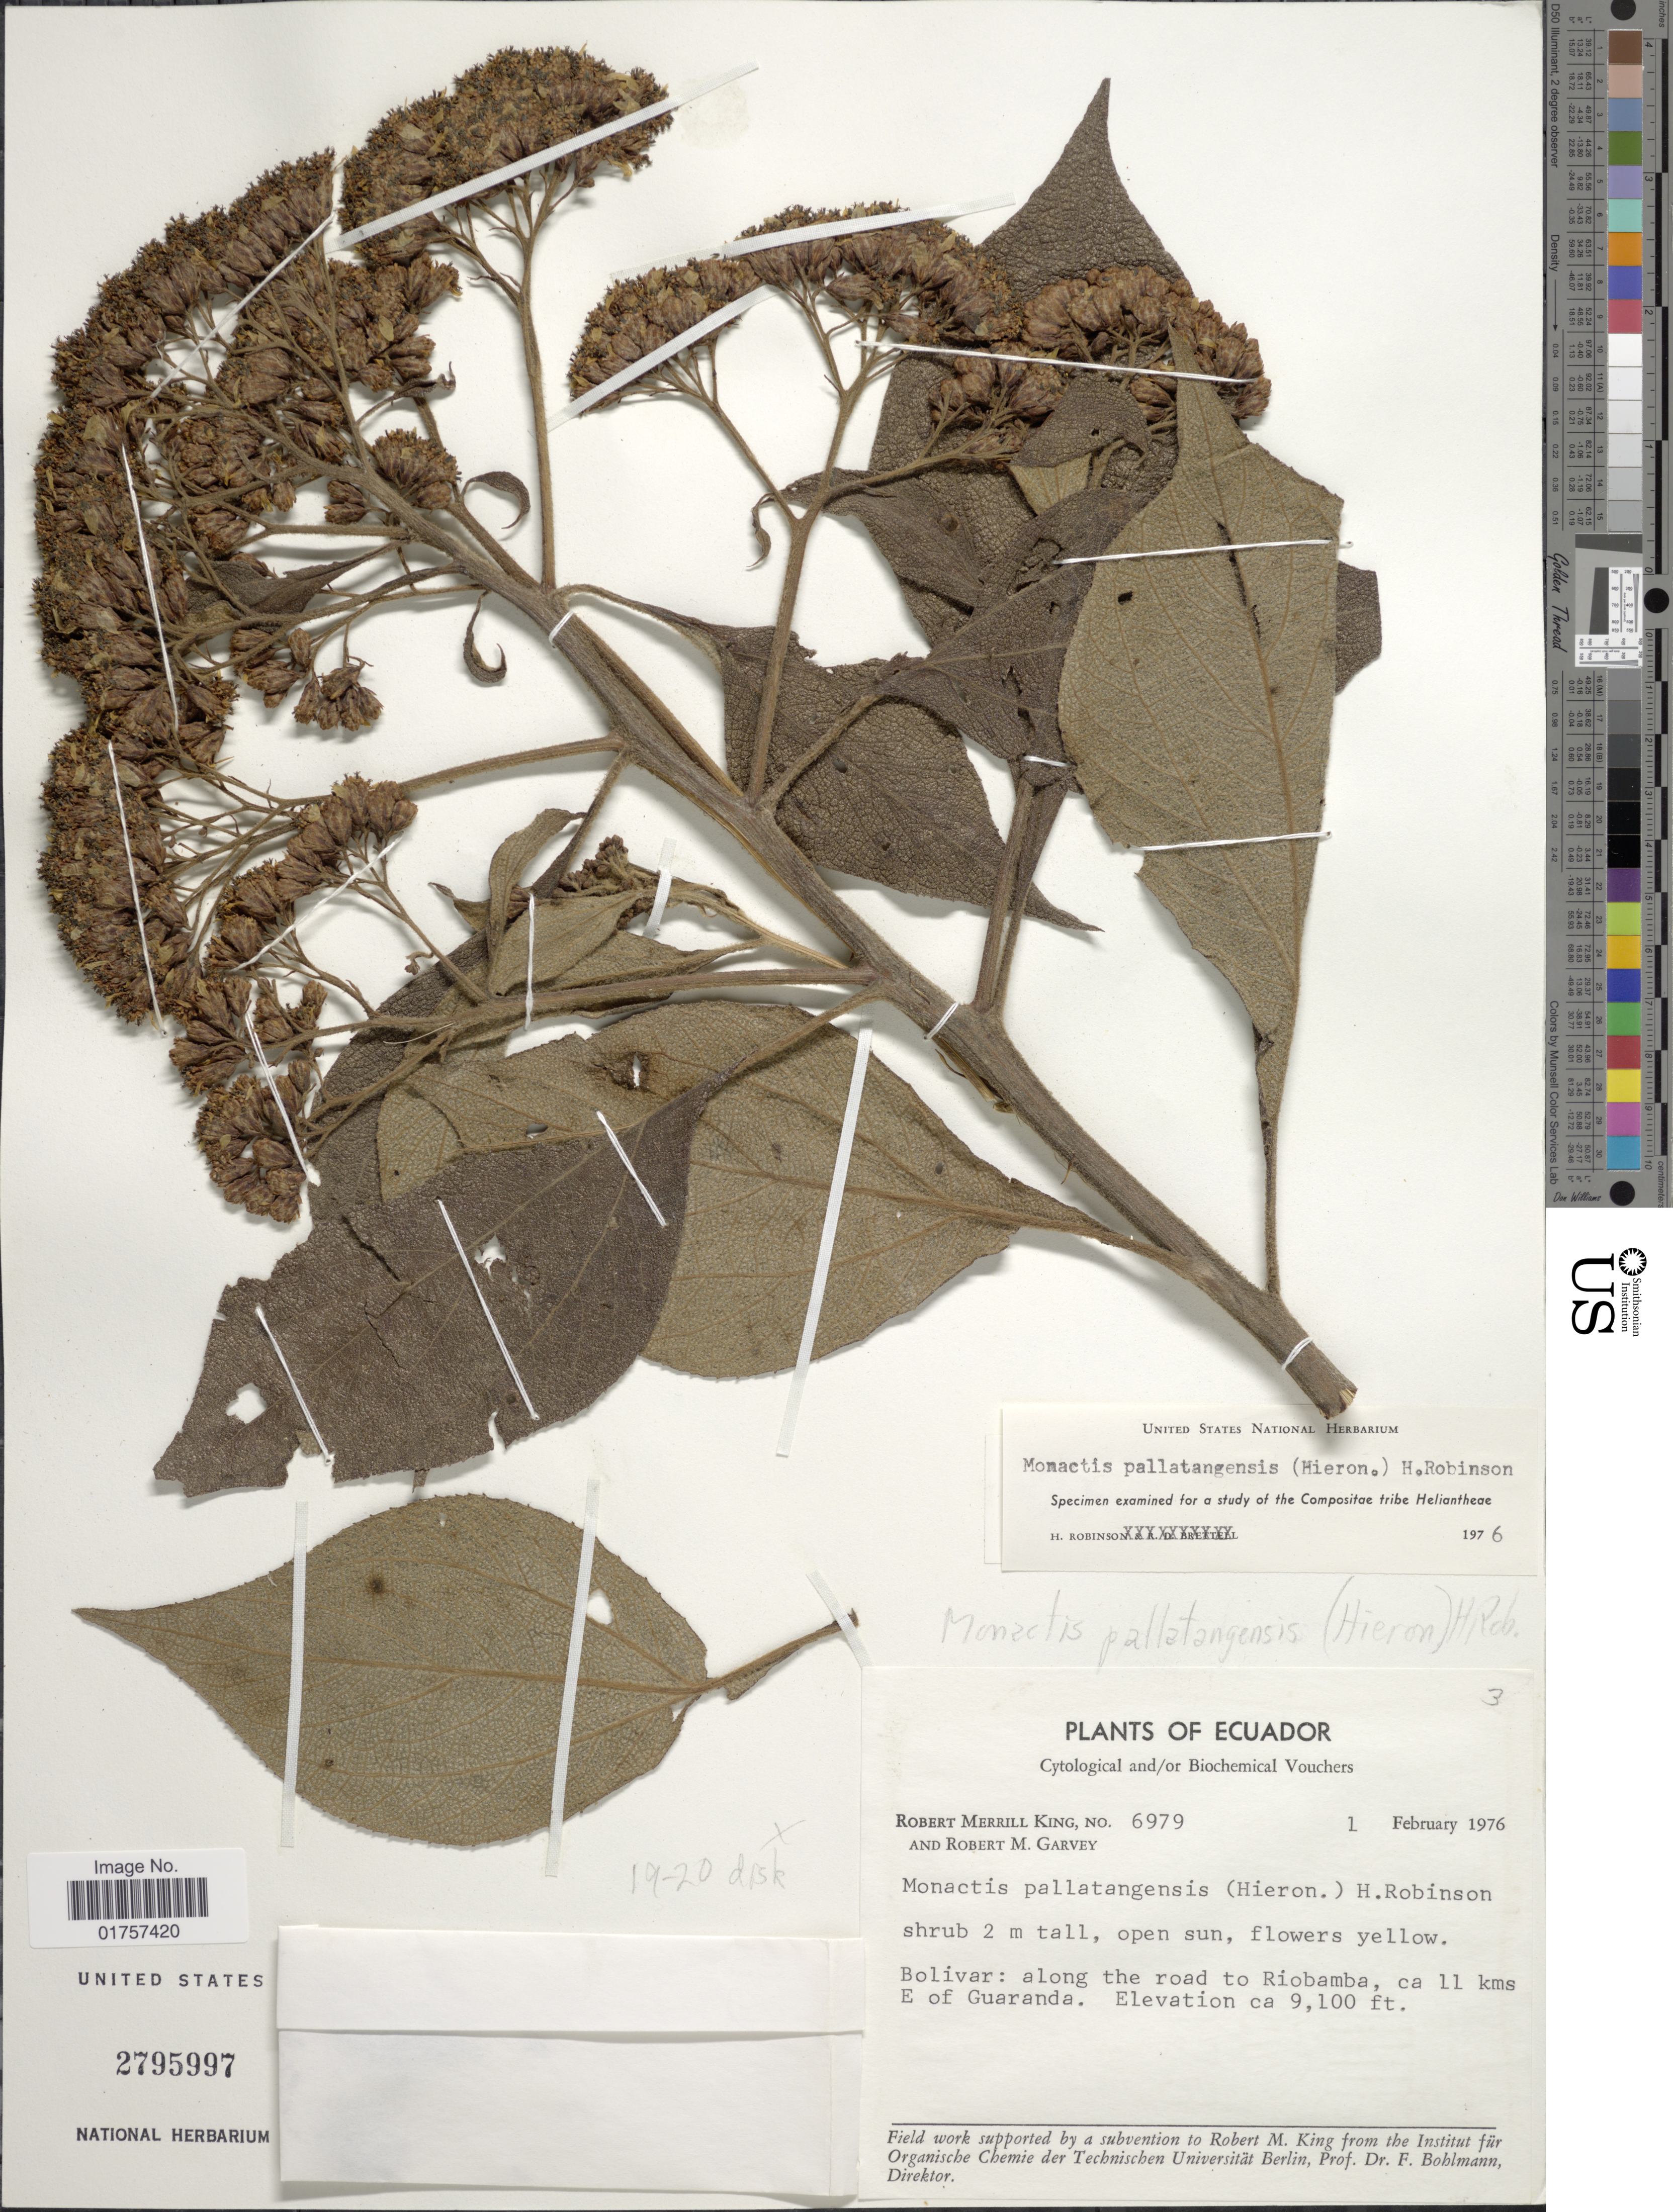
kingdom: Plantae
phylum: Tracheophyta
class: Magnoliopsida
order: Asterales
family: Asteraceae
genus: Monactis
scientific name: Monactis pallatangensis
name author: (Hieron.) H. Rob.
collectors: R. M. King & R. Garvey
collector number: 6979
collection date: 1976-02-01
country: Ecuador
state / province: Bolívar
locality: Along the road to Riobamba, ca 11 kms E of Guaranda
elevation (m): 2774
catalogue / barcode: US 2795997